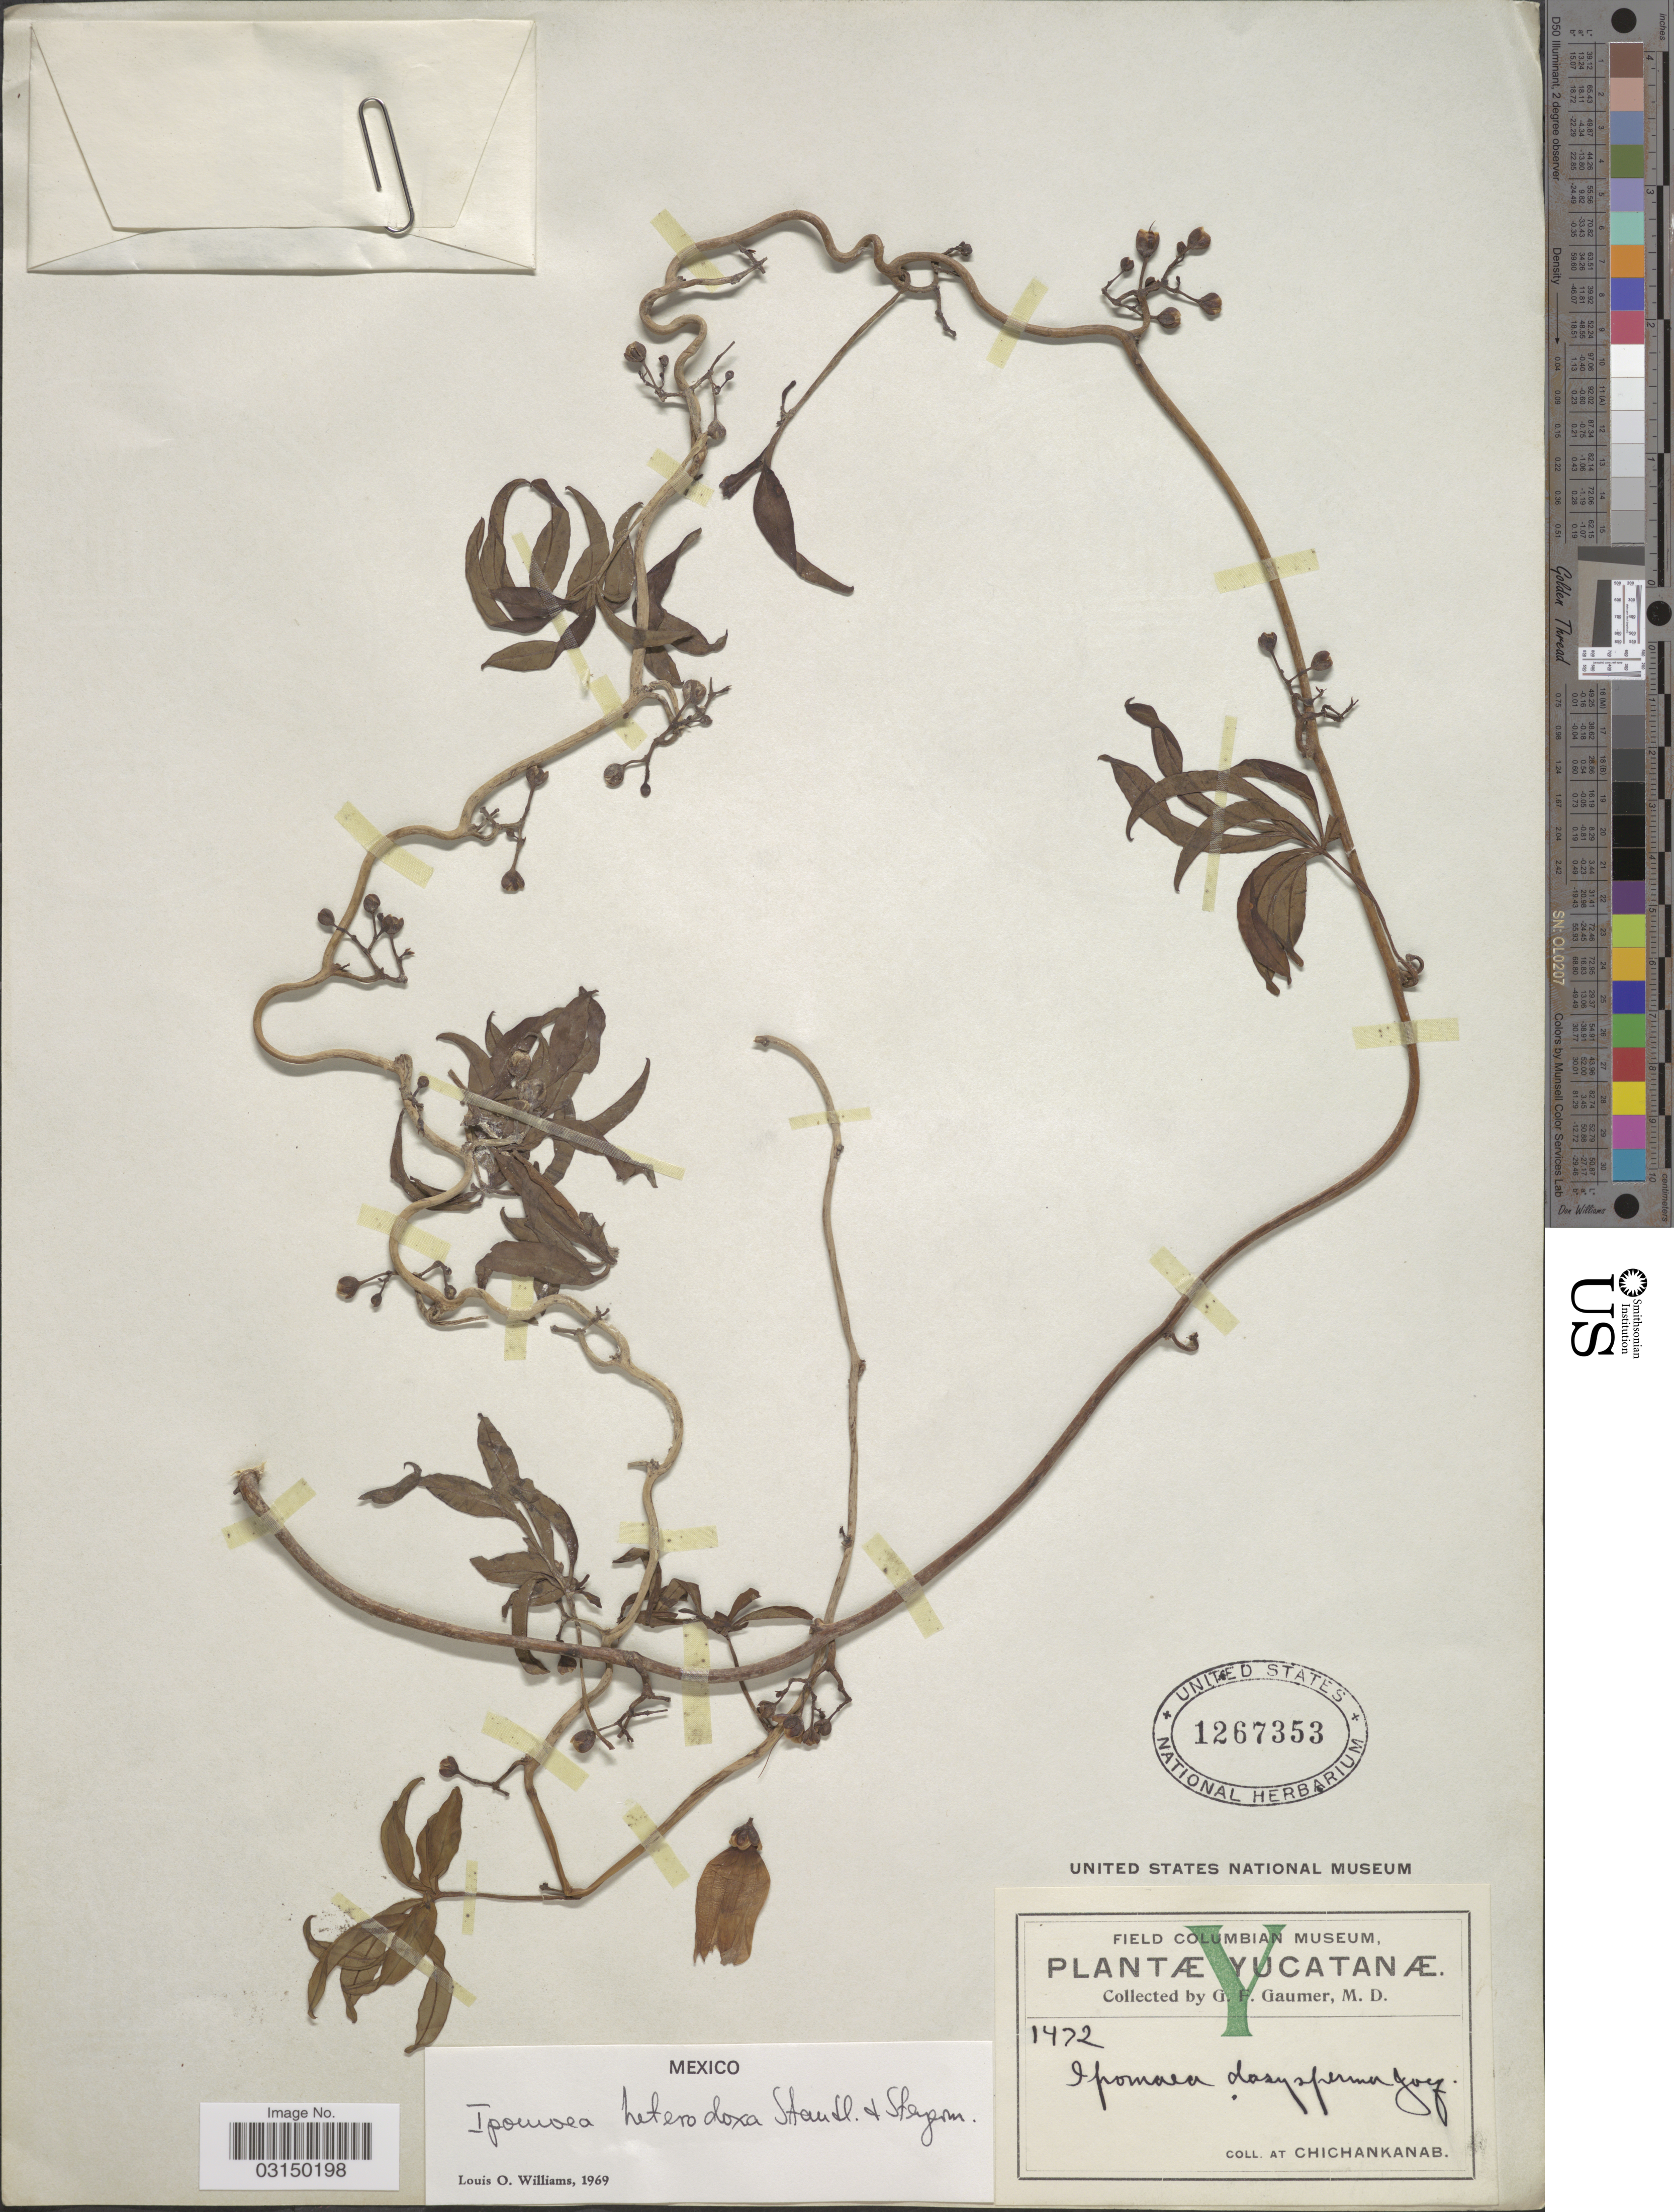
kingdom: Plantae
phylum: Tracheophyta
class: Magnoliopsida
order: Solanales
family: Convolvulaceae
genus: Ipomoea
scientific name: Ipomoea heterodoxa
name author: Standl. & Steyerm.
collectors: G. F. Gaumer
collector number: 1472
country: Mexico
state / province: Yucatán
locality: Chichankanab.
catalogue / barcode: US 1267353